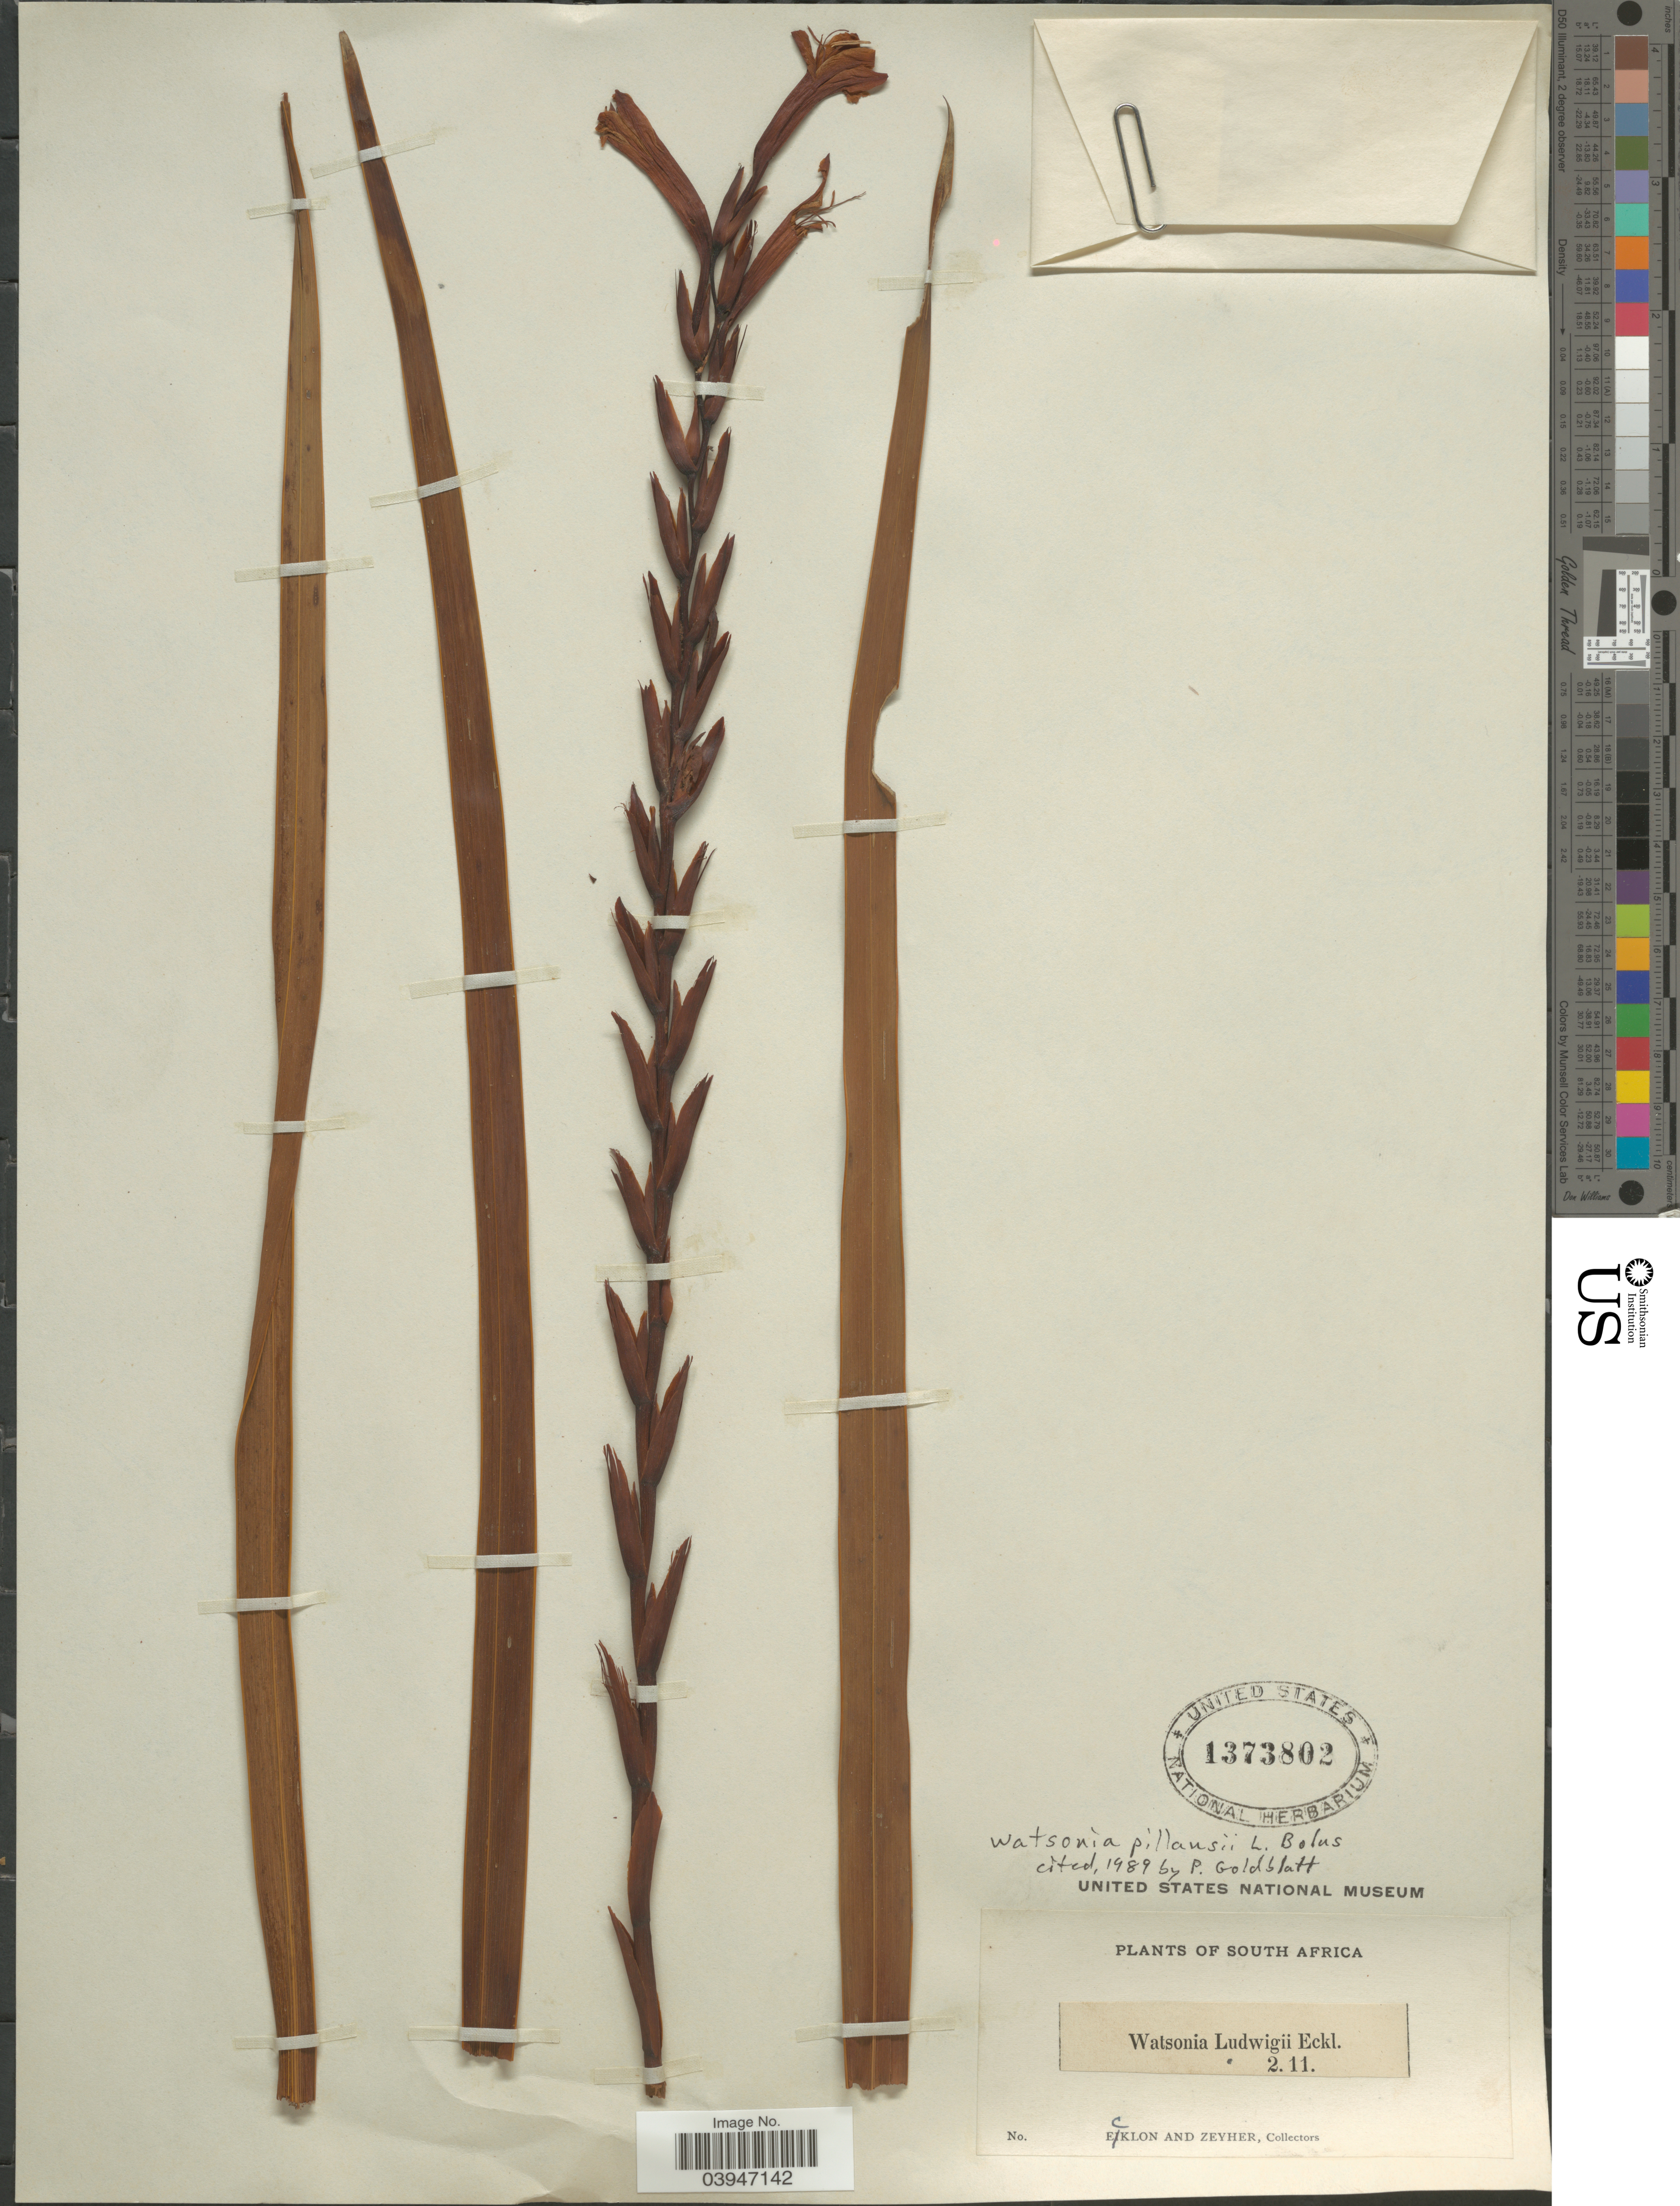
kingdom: Plantae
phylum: Tracheophyta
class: Liliopsida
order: Asparagales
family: Iridaceae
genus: Watsonia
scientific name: Watsonia pillansii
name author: L. Bolus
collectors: -. Ecklon & -. Zeyher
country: South Africa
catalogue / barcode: US 1373802